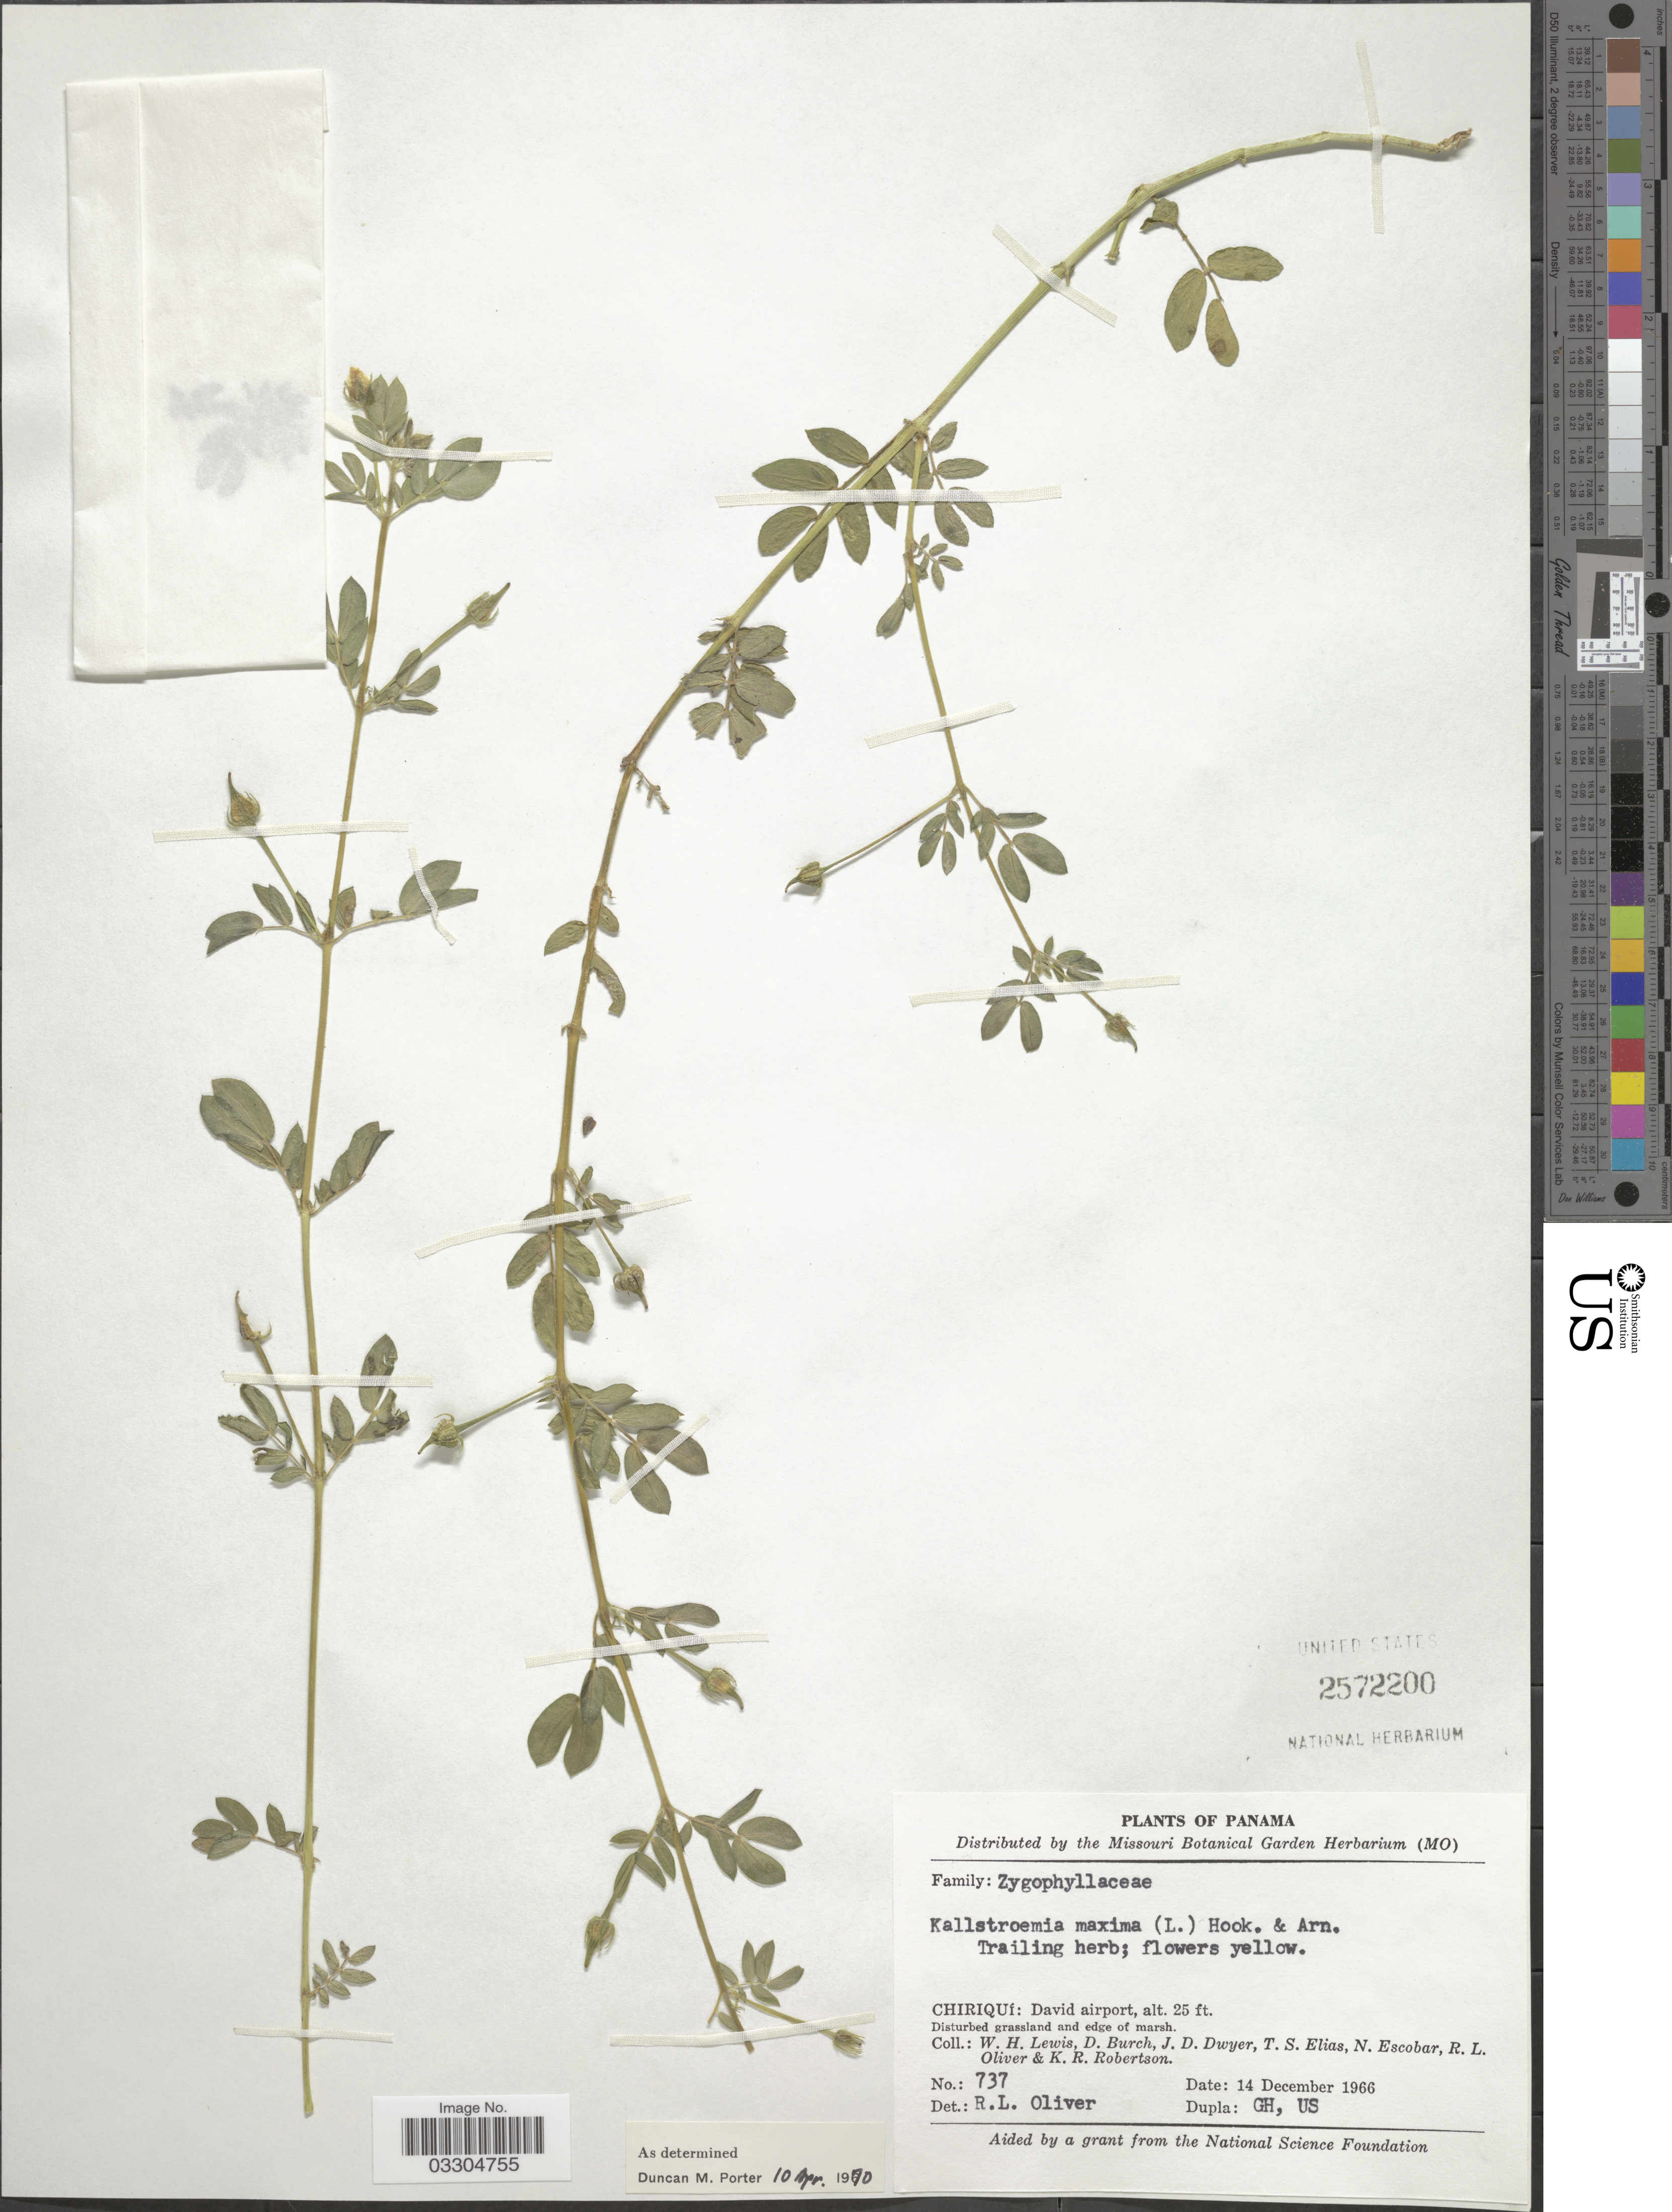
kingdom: Plantae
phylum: Tracheophyta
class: Magnoliopsida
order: Zygophyllales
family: Zygophyllaceae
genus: Kallstroemia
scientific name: Kallstroemia maxima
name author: (L.) Hook. & Arn.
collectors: W. H. Lewis, D. Burch, J. D. Dwyer, T. S. Elias & et al.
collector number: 737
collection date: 1966-12-14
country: Panama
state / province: Chiriqui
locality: David airport.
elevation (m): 8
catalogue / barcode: US 2572200